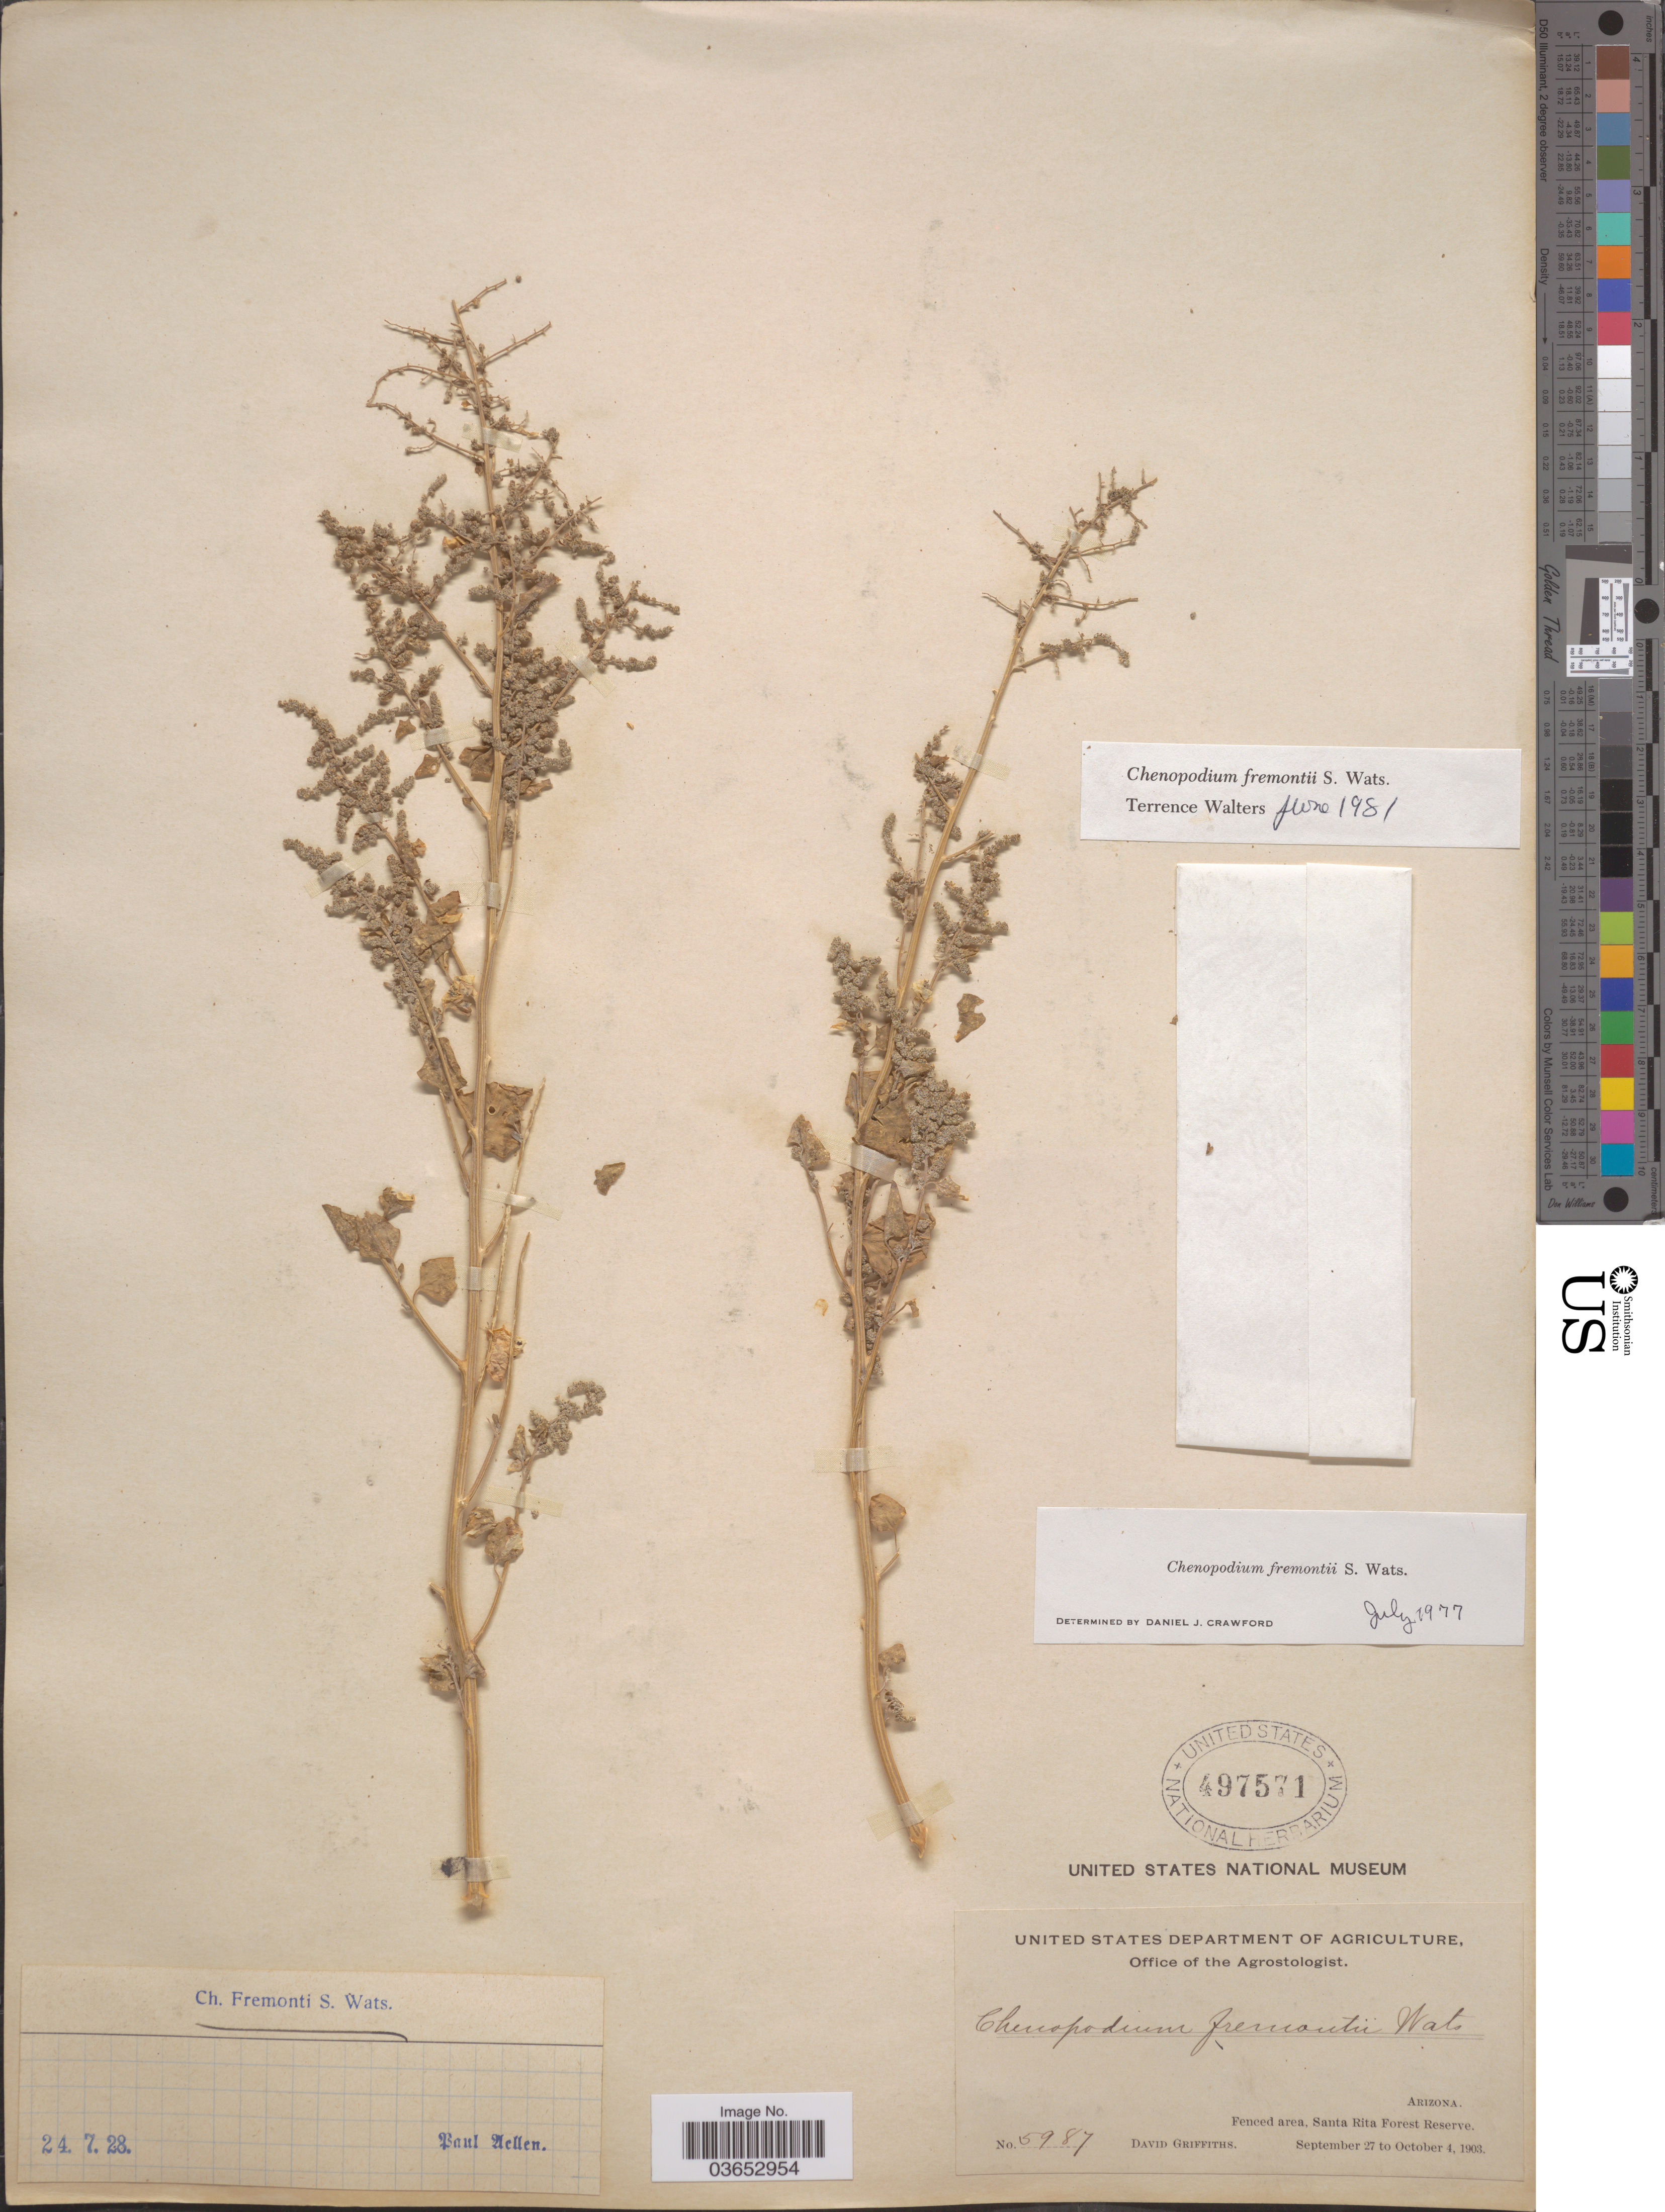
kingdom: Plantae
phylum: Tracheophyta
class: Magnoliopsida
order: Caryophyllales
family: Amaranthaceae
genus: Chenopodium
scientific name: Chenopodium fremontii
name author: S. Watson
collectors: D. Griffiths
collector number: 5987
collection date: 1903-09-27/1903-10-04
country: United States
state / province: Arizona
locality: Fenced area, Santa Rita Forest Service.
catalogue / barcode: US 497571